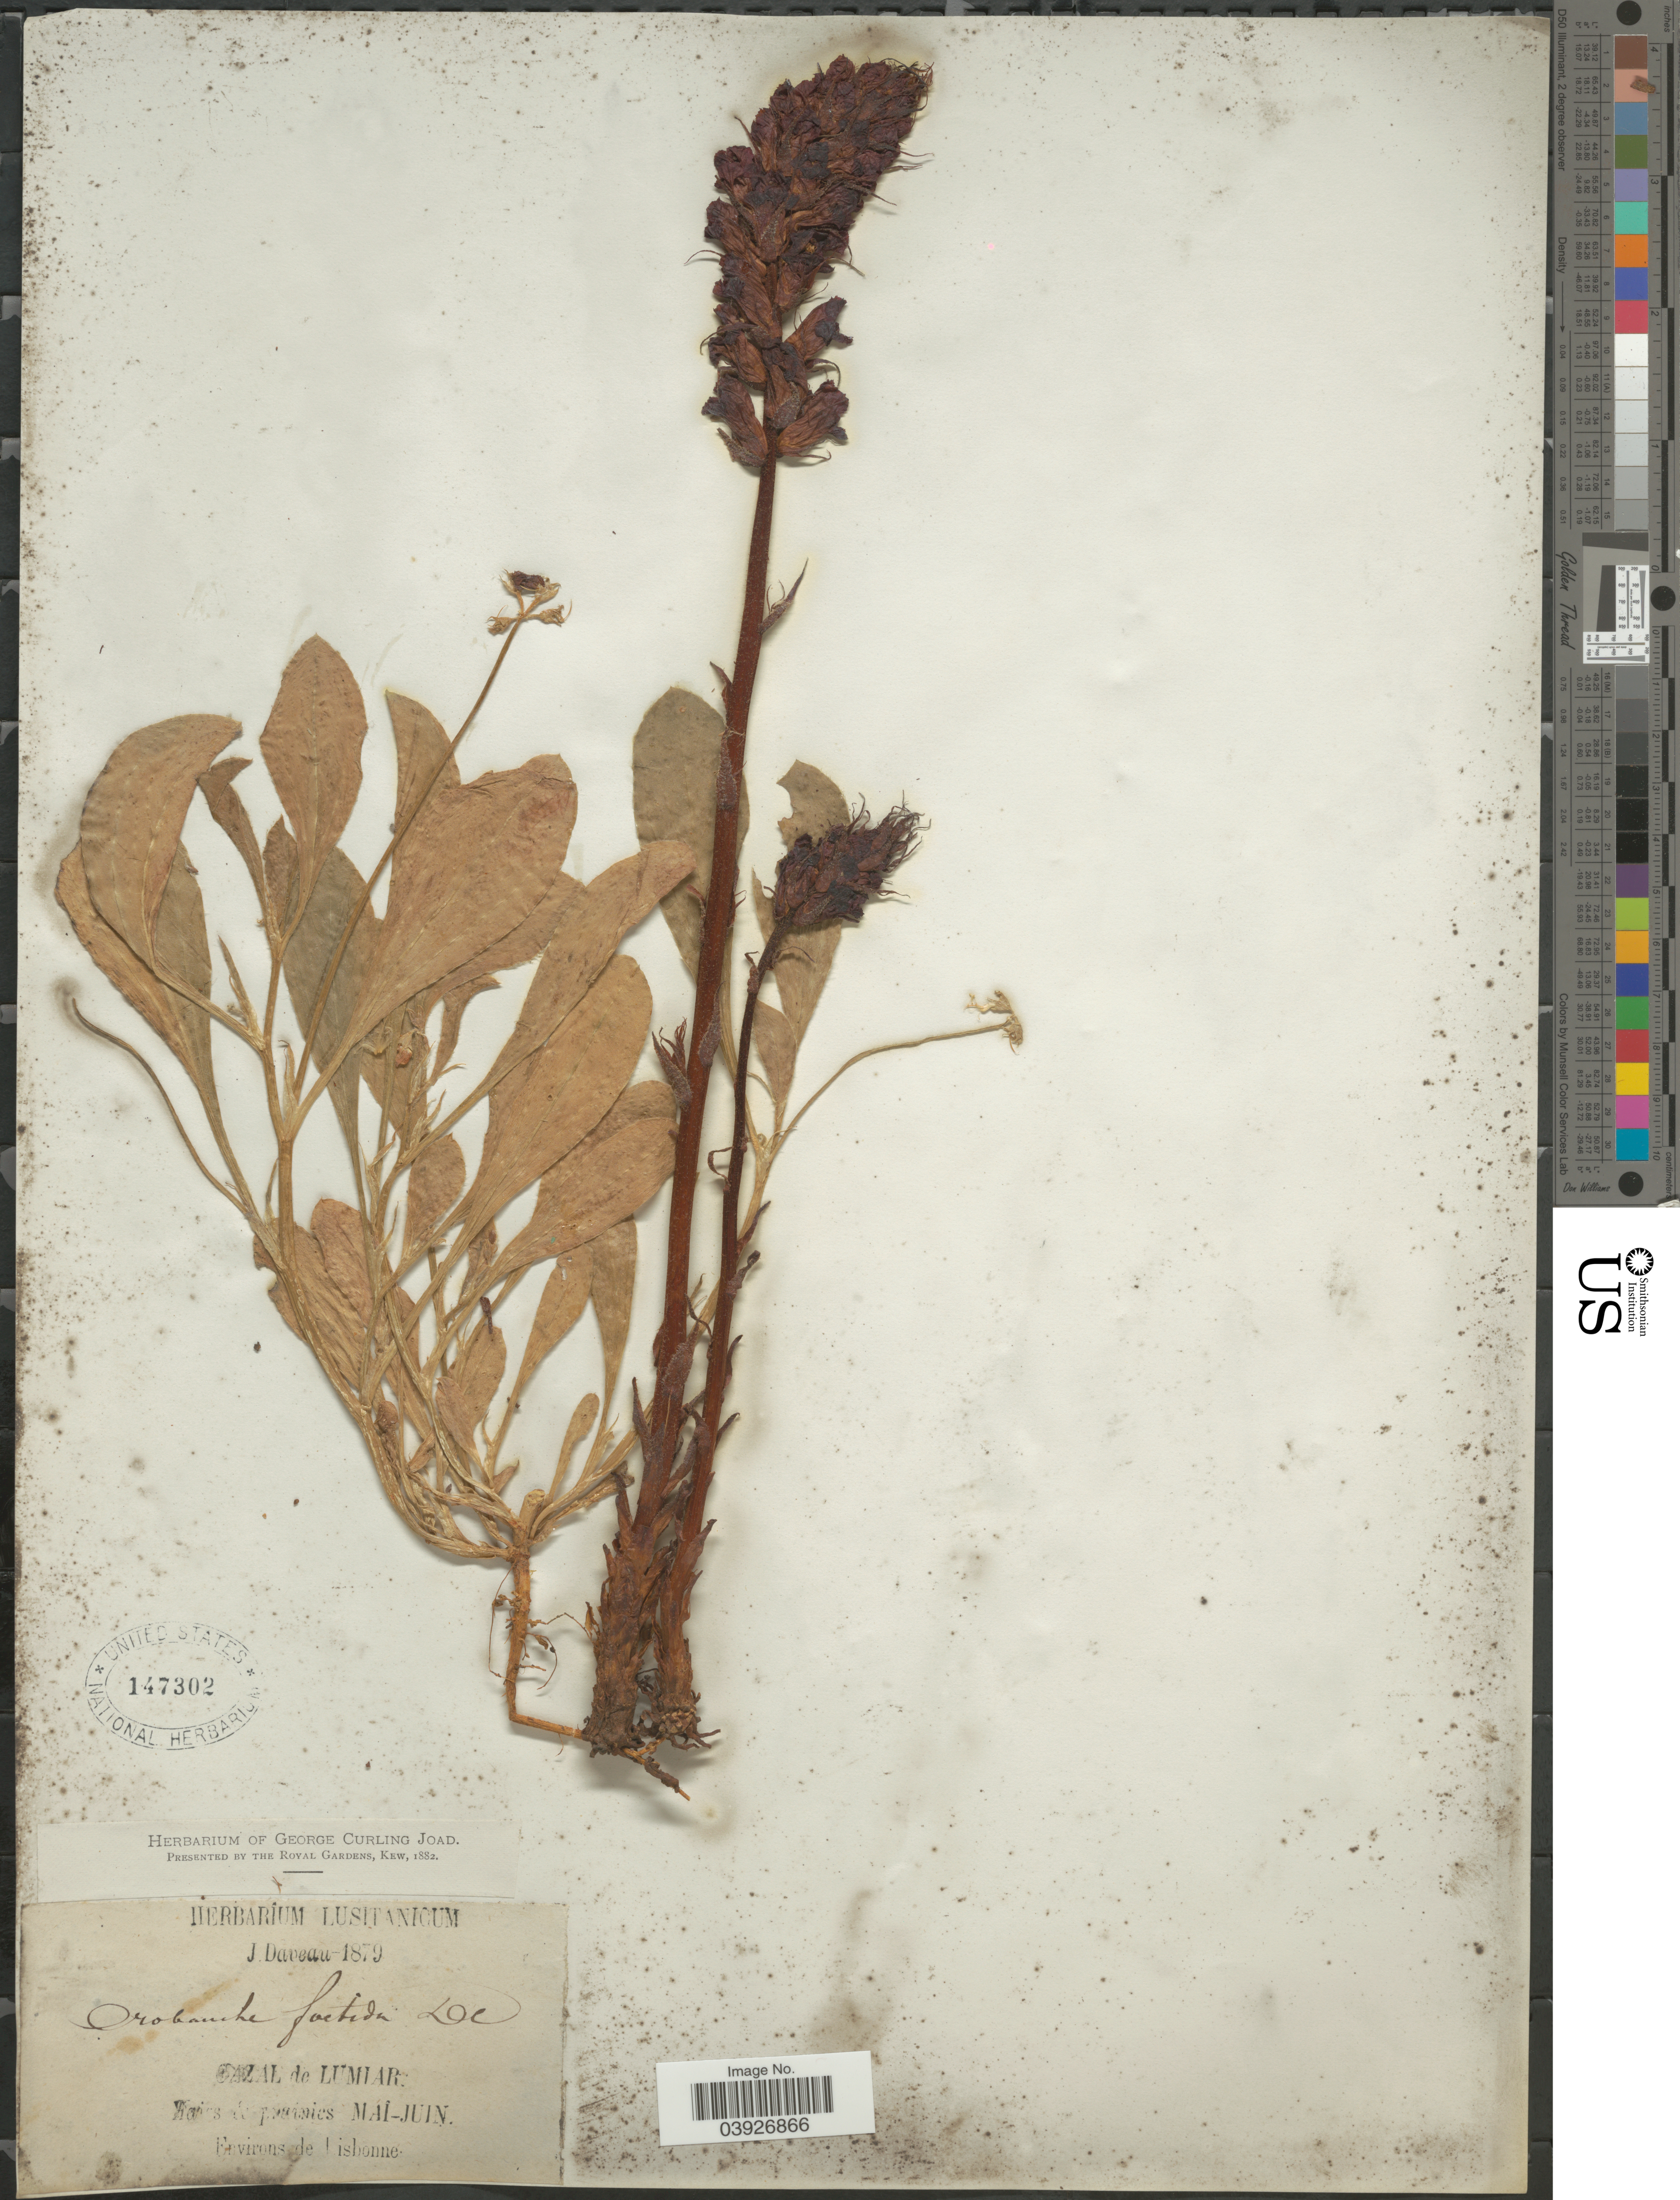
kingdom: Plantae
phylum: Tracheophyta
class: Magnoliopsida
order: Lamiales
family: Orobanchaceae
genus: Orobanche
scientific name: Orobanche foetida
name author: Poir.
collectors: J. Daveau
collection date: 1879-05/1879-06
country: Portugal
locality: Cazal de Lumiar.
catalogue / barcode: US 147302